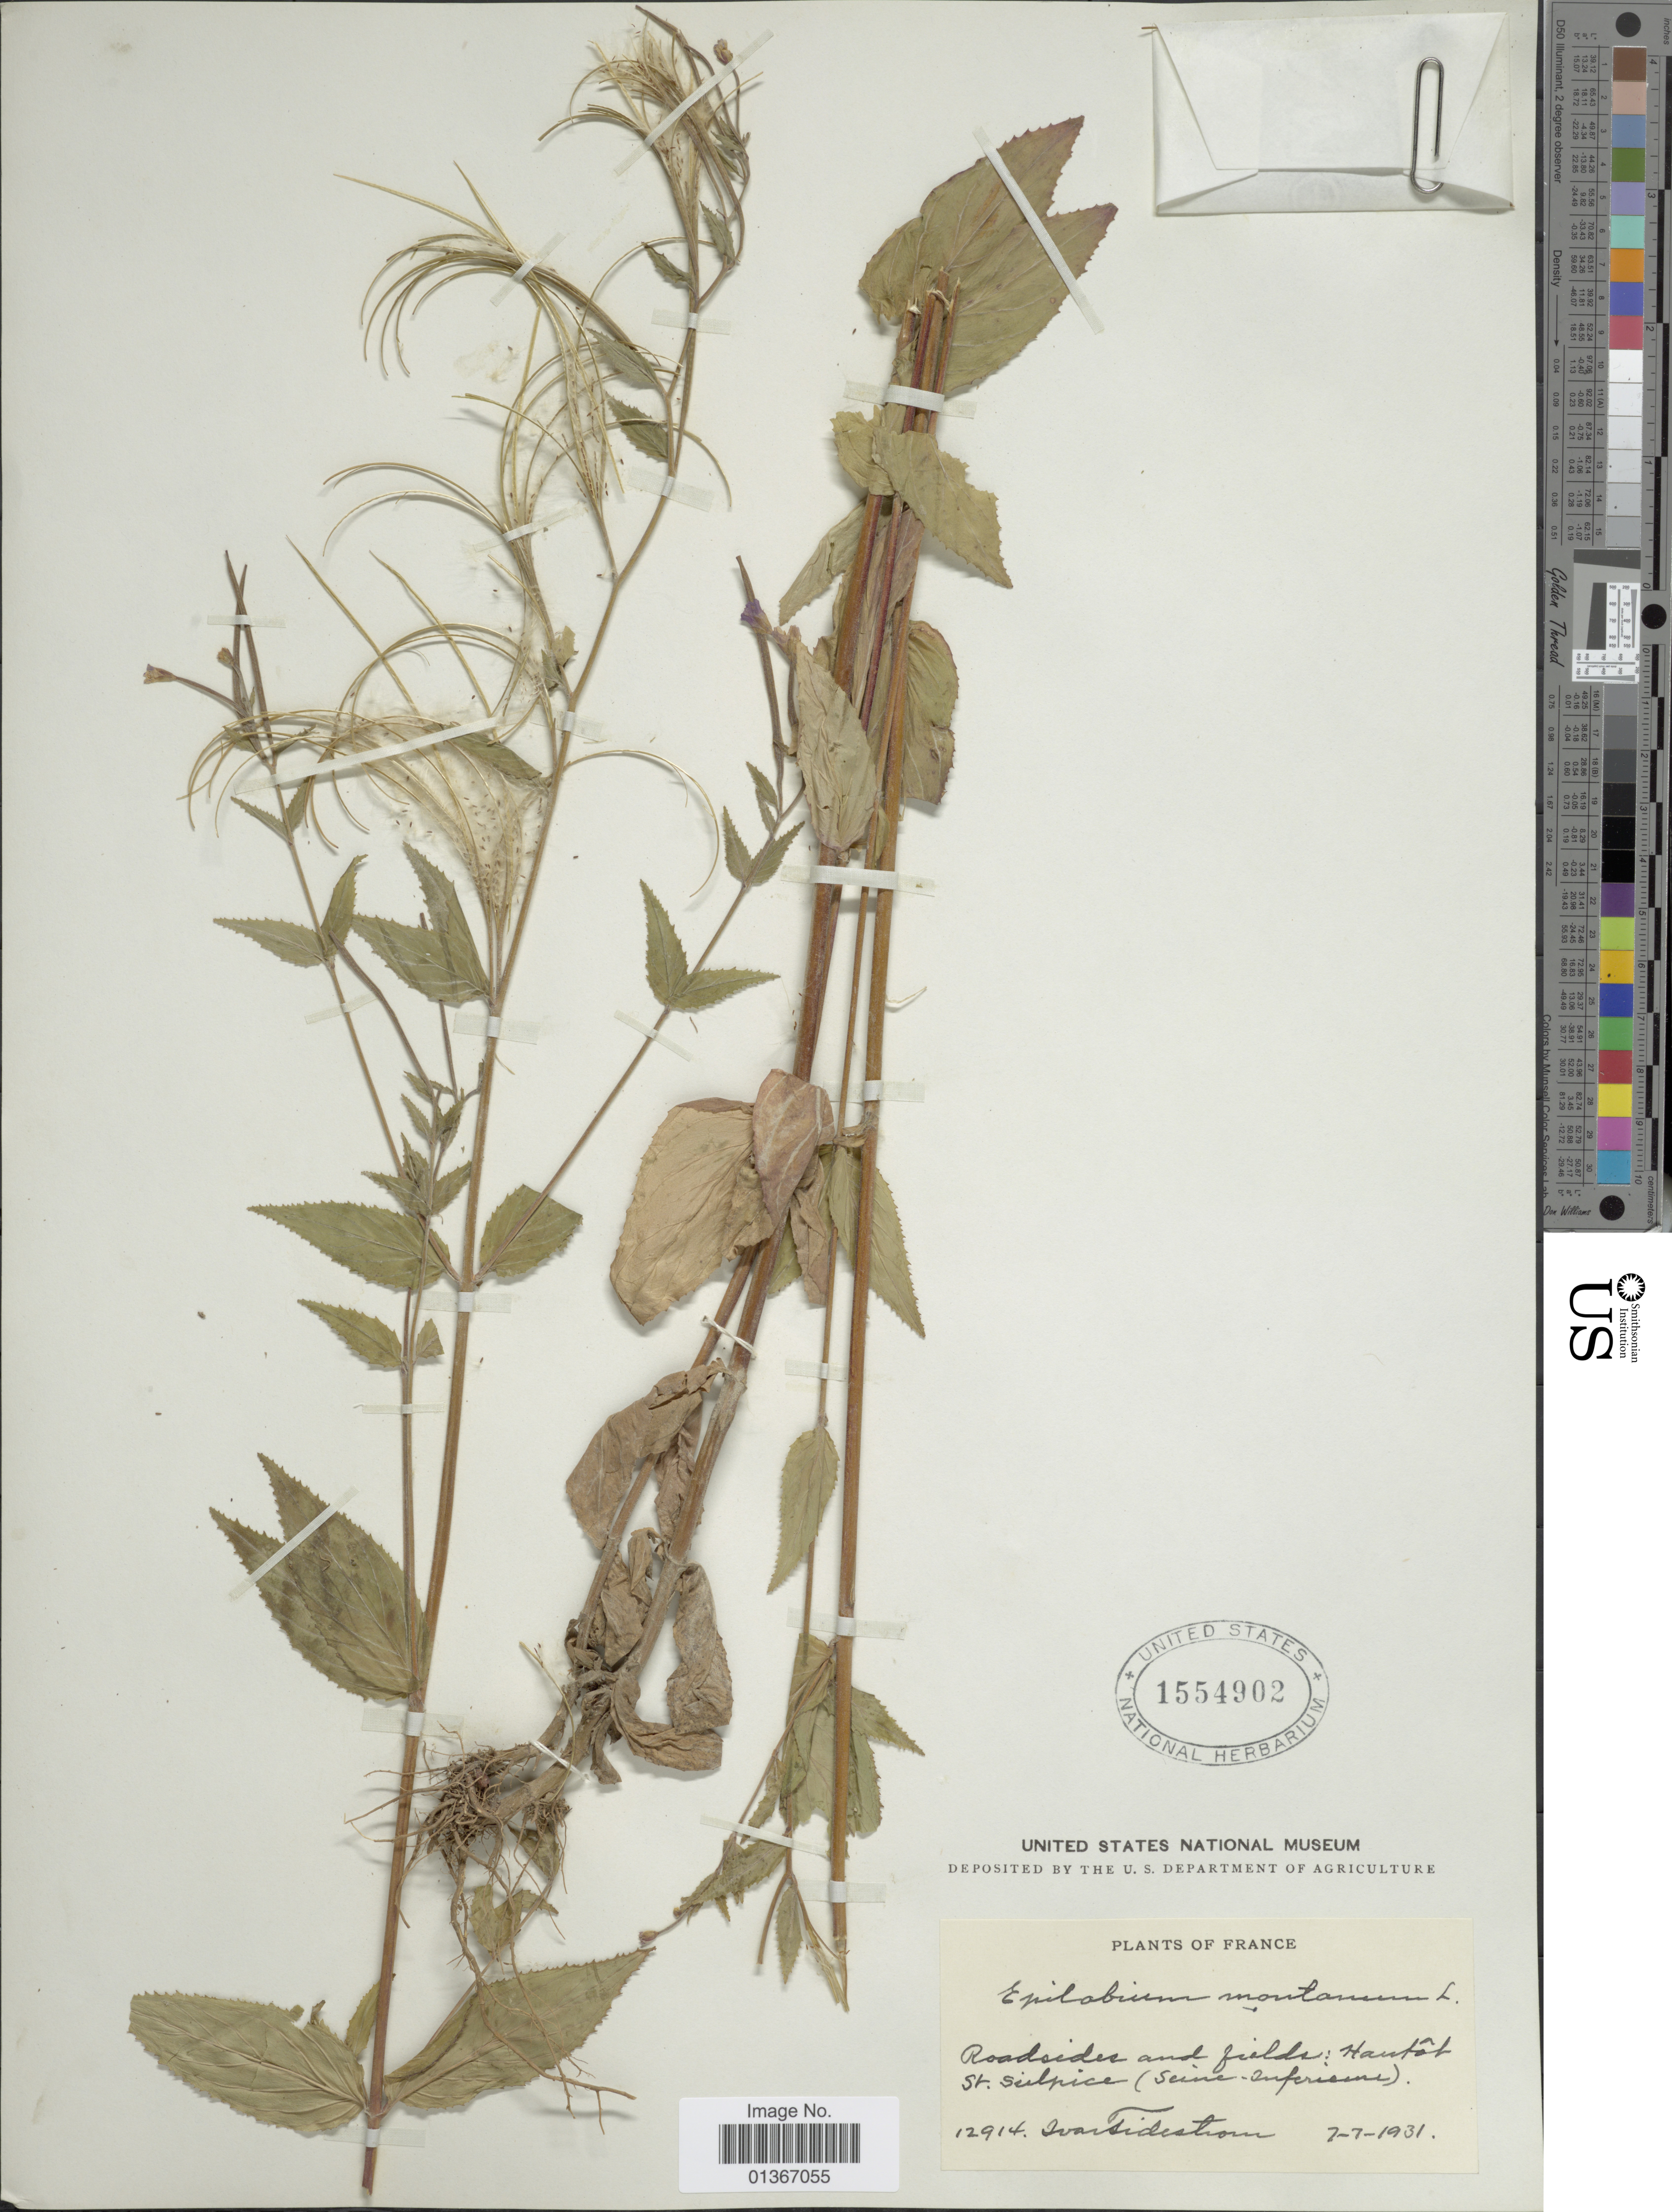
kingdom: Plantae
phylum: Tracheophyta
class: Magnoliopsida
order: Myrtales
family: Onagraceae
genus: Epilobium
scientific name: Epilobium montanum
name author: L.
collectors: I. F. Tidestrom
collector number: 12914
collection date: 1931-07-07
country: France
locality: Roadsides and fields: Hautôt St. Sulpice (Seine-Inferieure).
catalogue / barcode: US 1554902